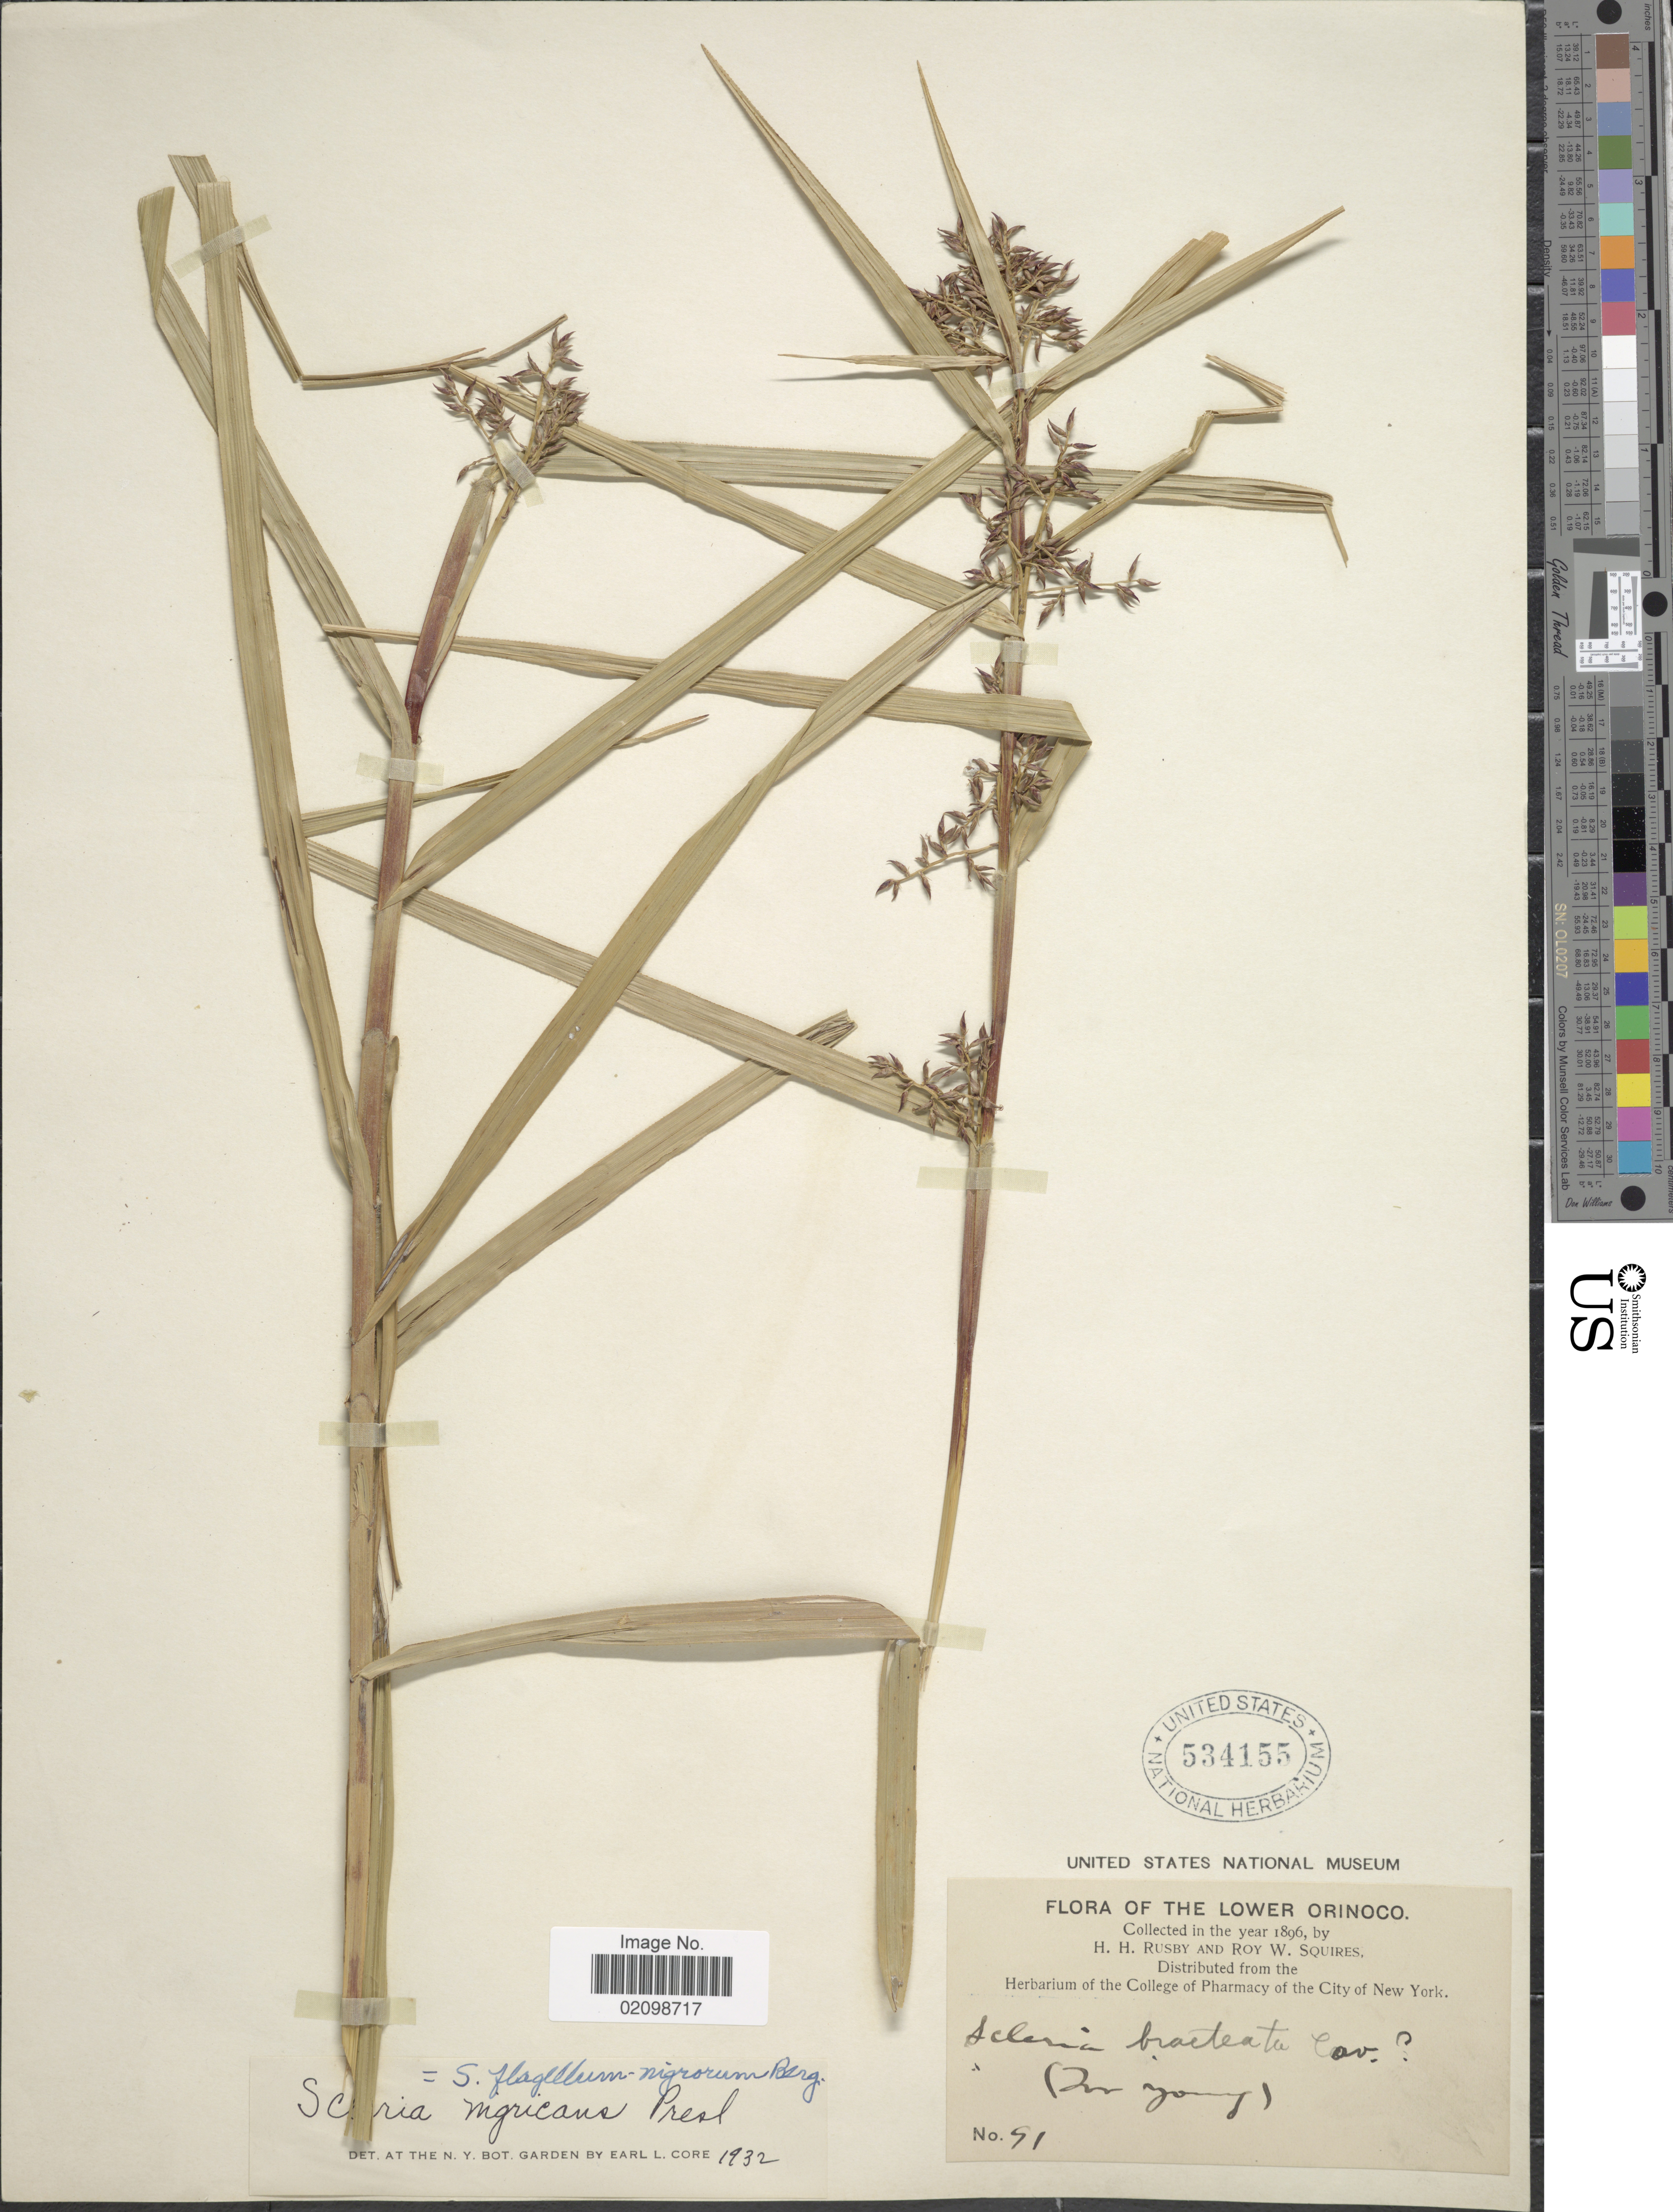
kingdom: Plantae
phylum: Tracheophyta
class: Liliopsida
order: Poales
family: Cyperaceae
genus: Scleria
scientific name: Scleria flagellum-nigrorum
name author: P.J. Bergius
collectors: H. H. Rusby & R. Squires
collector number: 91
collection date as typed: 1896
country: Venezuela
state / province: Delta Amacuro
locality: Lower Orinoco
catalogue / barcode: US 534155